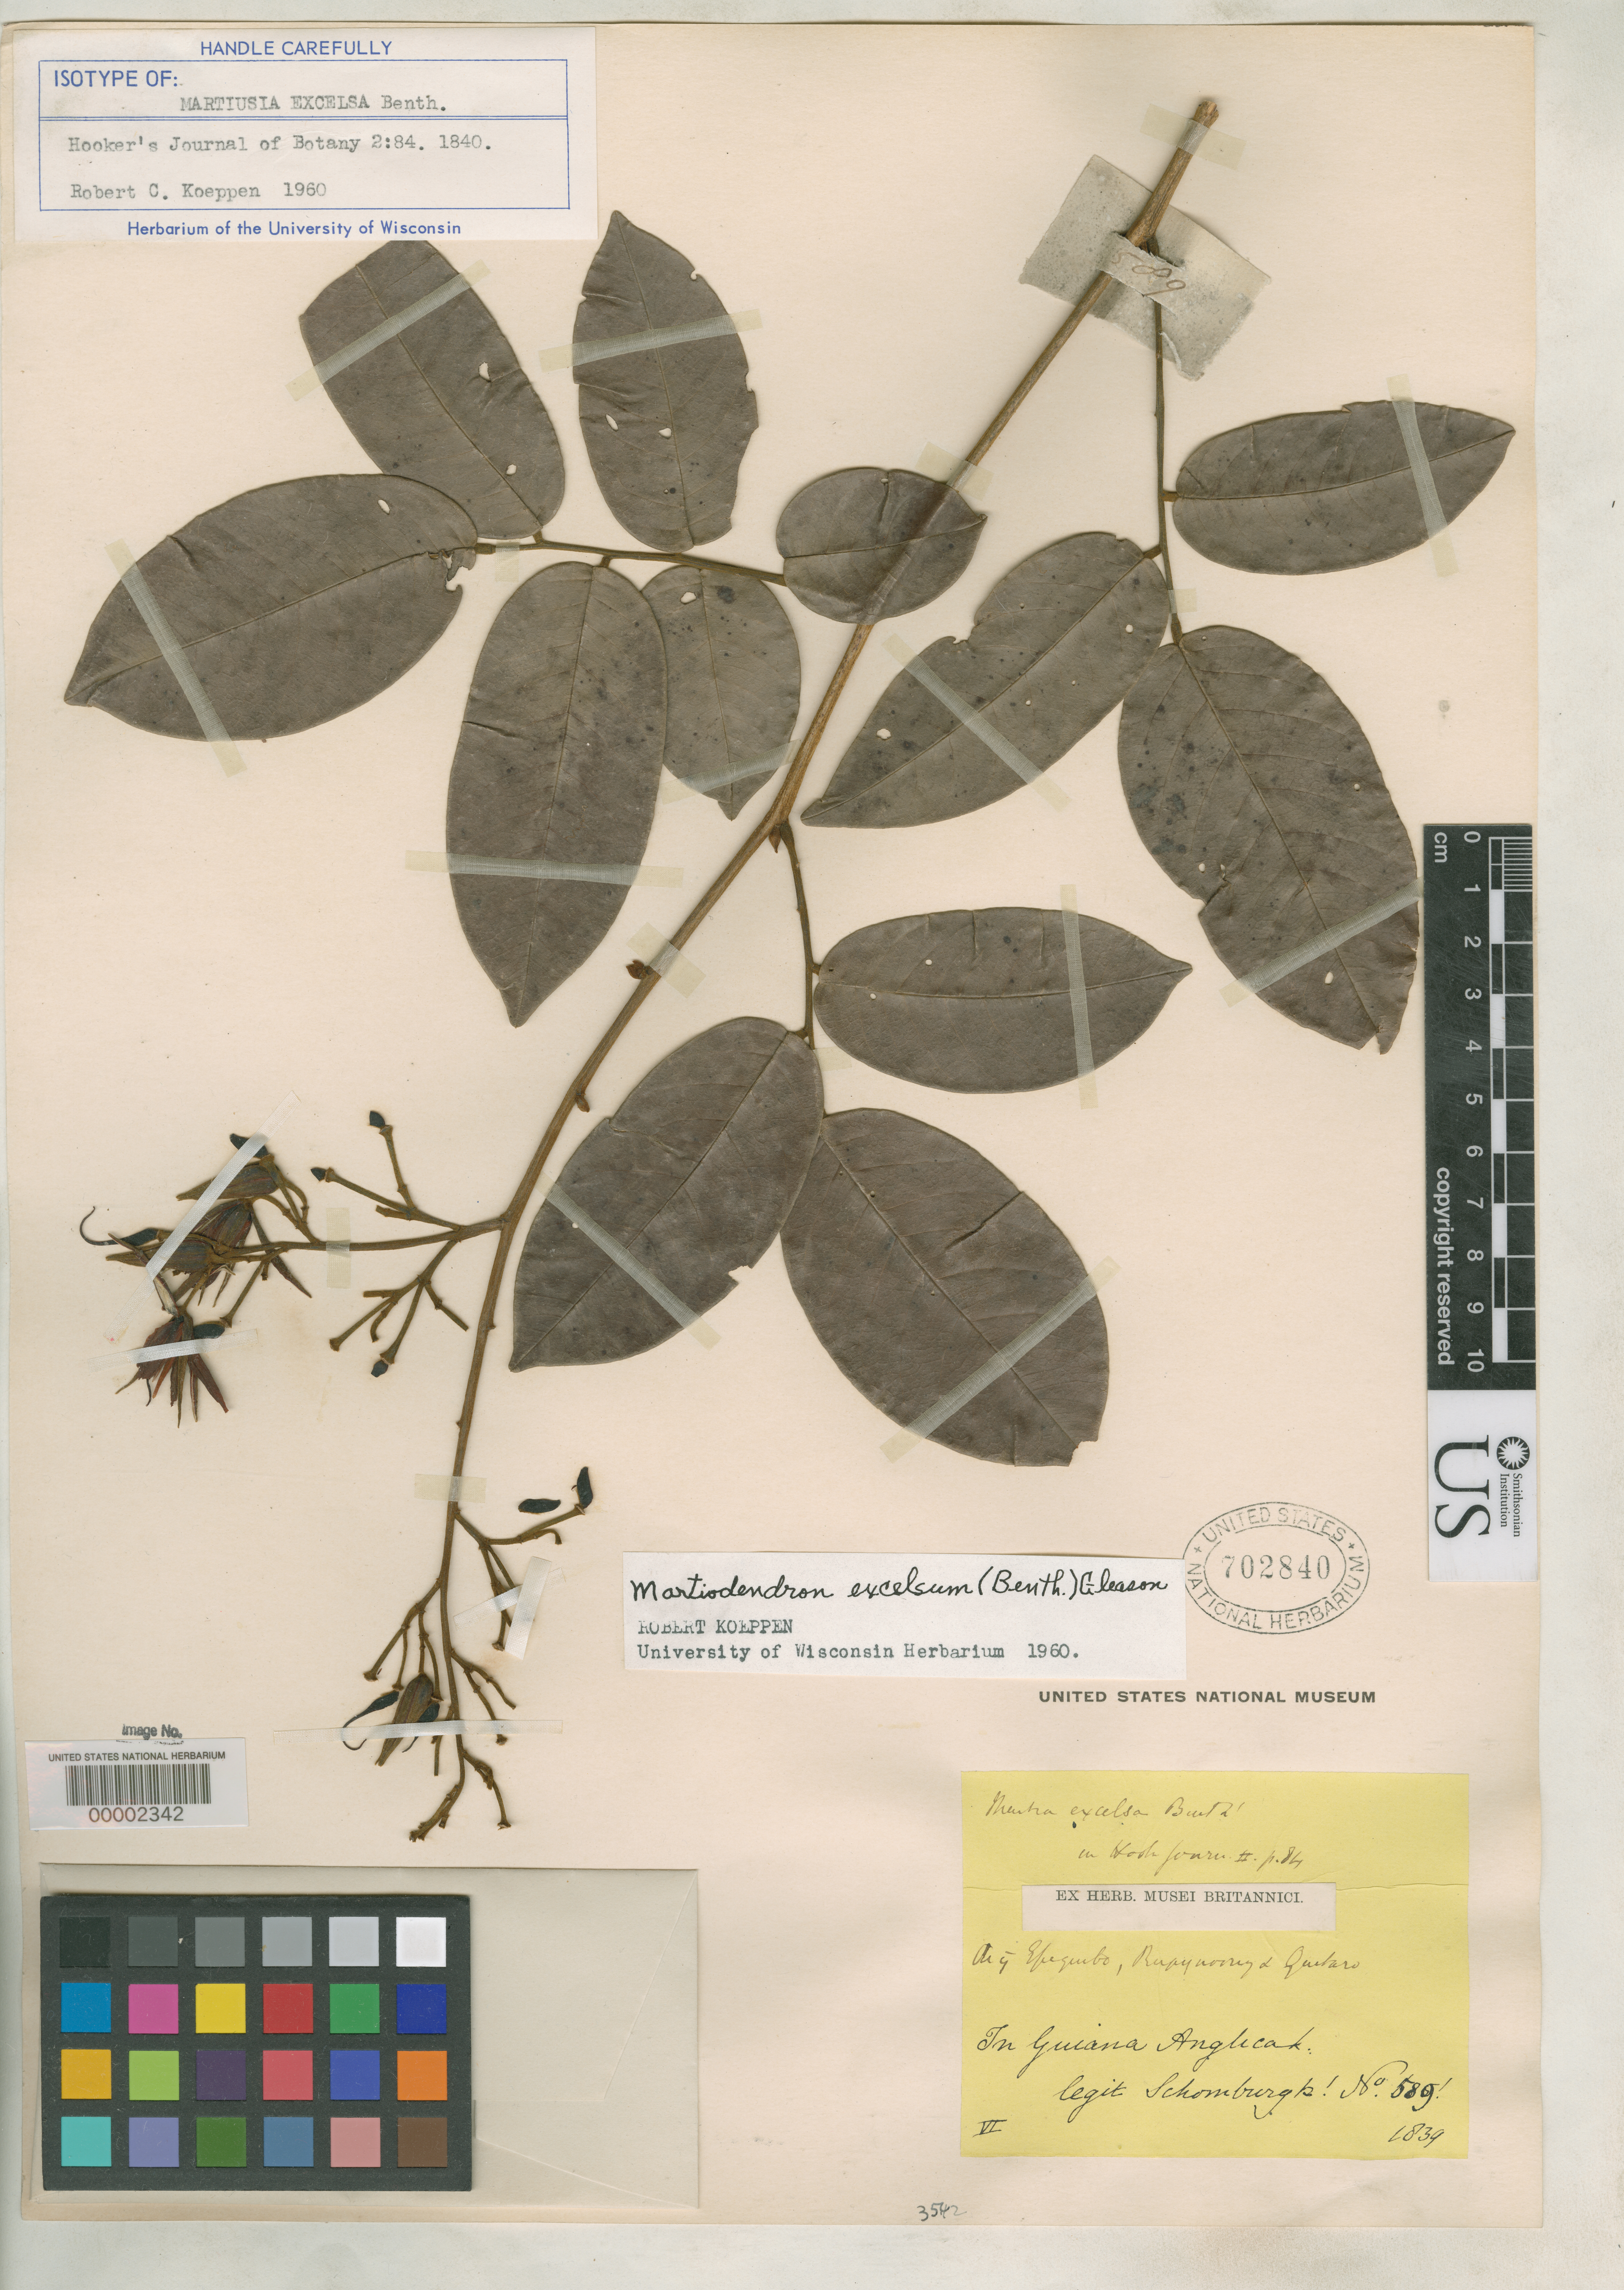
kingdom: Plantae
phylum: Tracheophyta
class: Magnoliopsida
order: Fabales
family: Fabaceae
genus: Martiusia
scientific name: Martiusia excelsa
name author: Benth.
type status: Isolectotype; Isosyntype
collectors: R. H. Schomburgk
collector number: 589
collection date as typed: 1839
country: Guyana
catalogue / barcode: US 702840